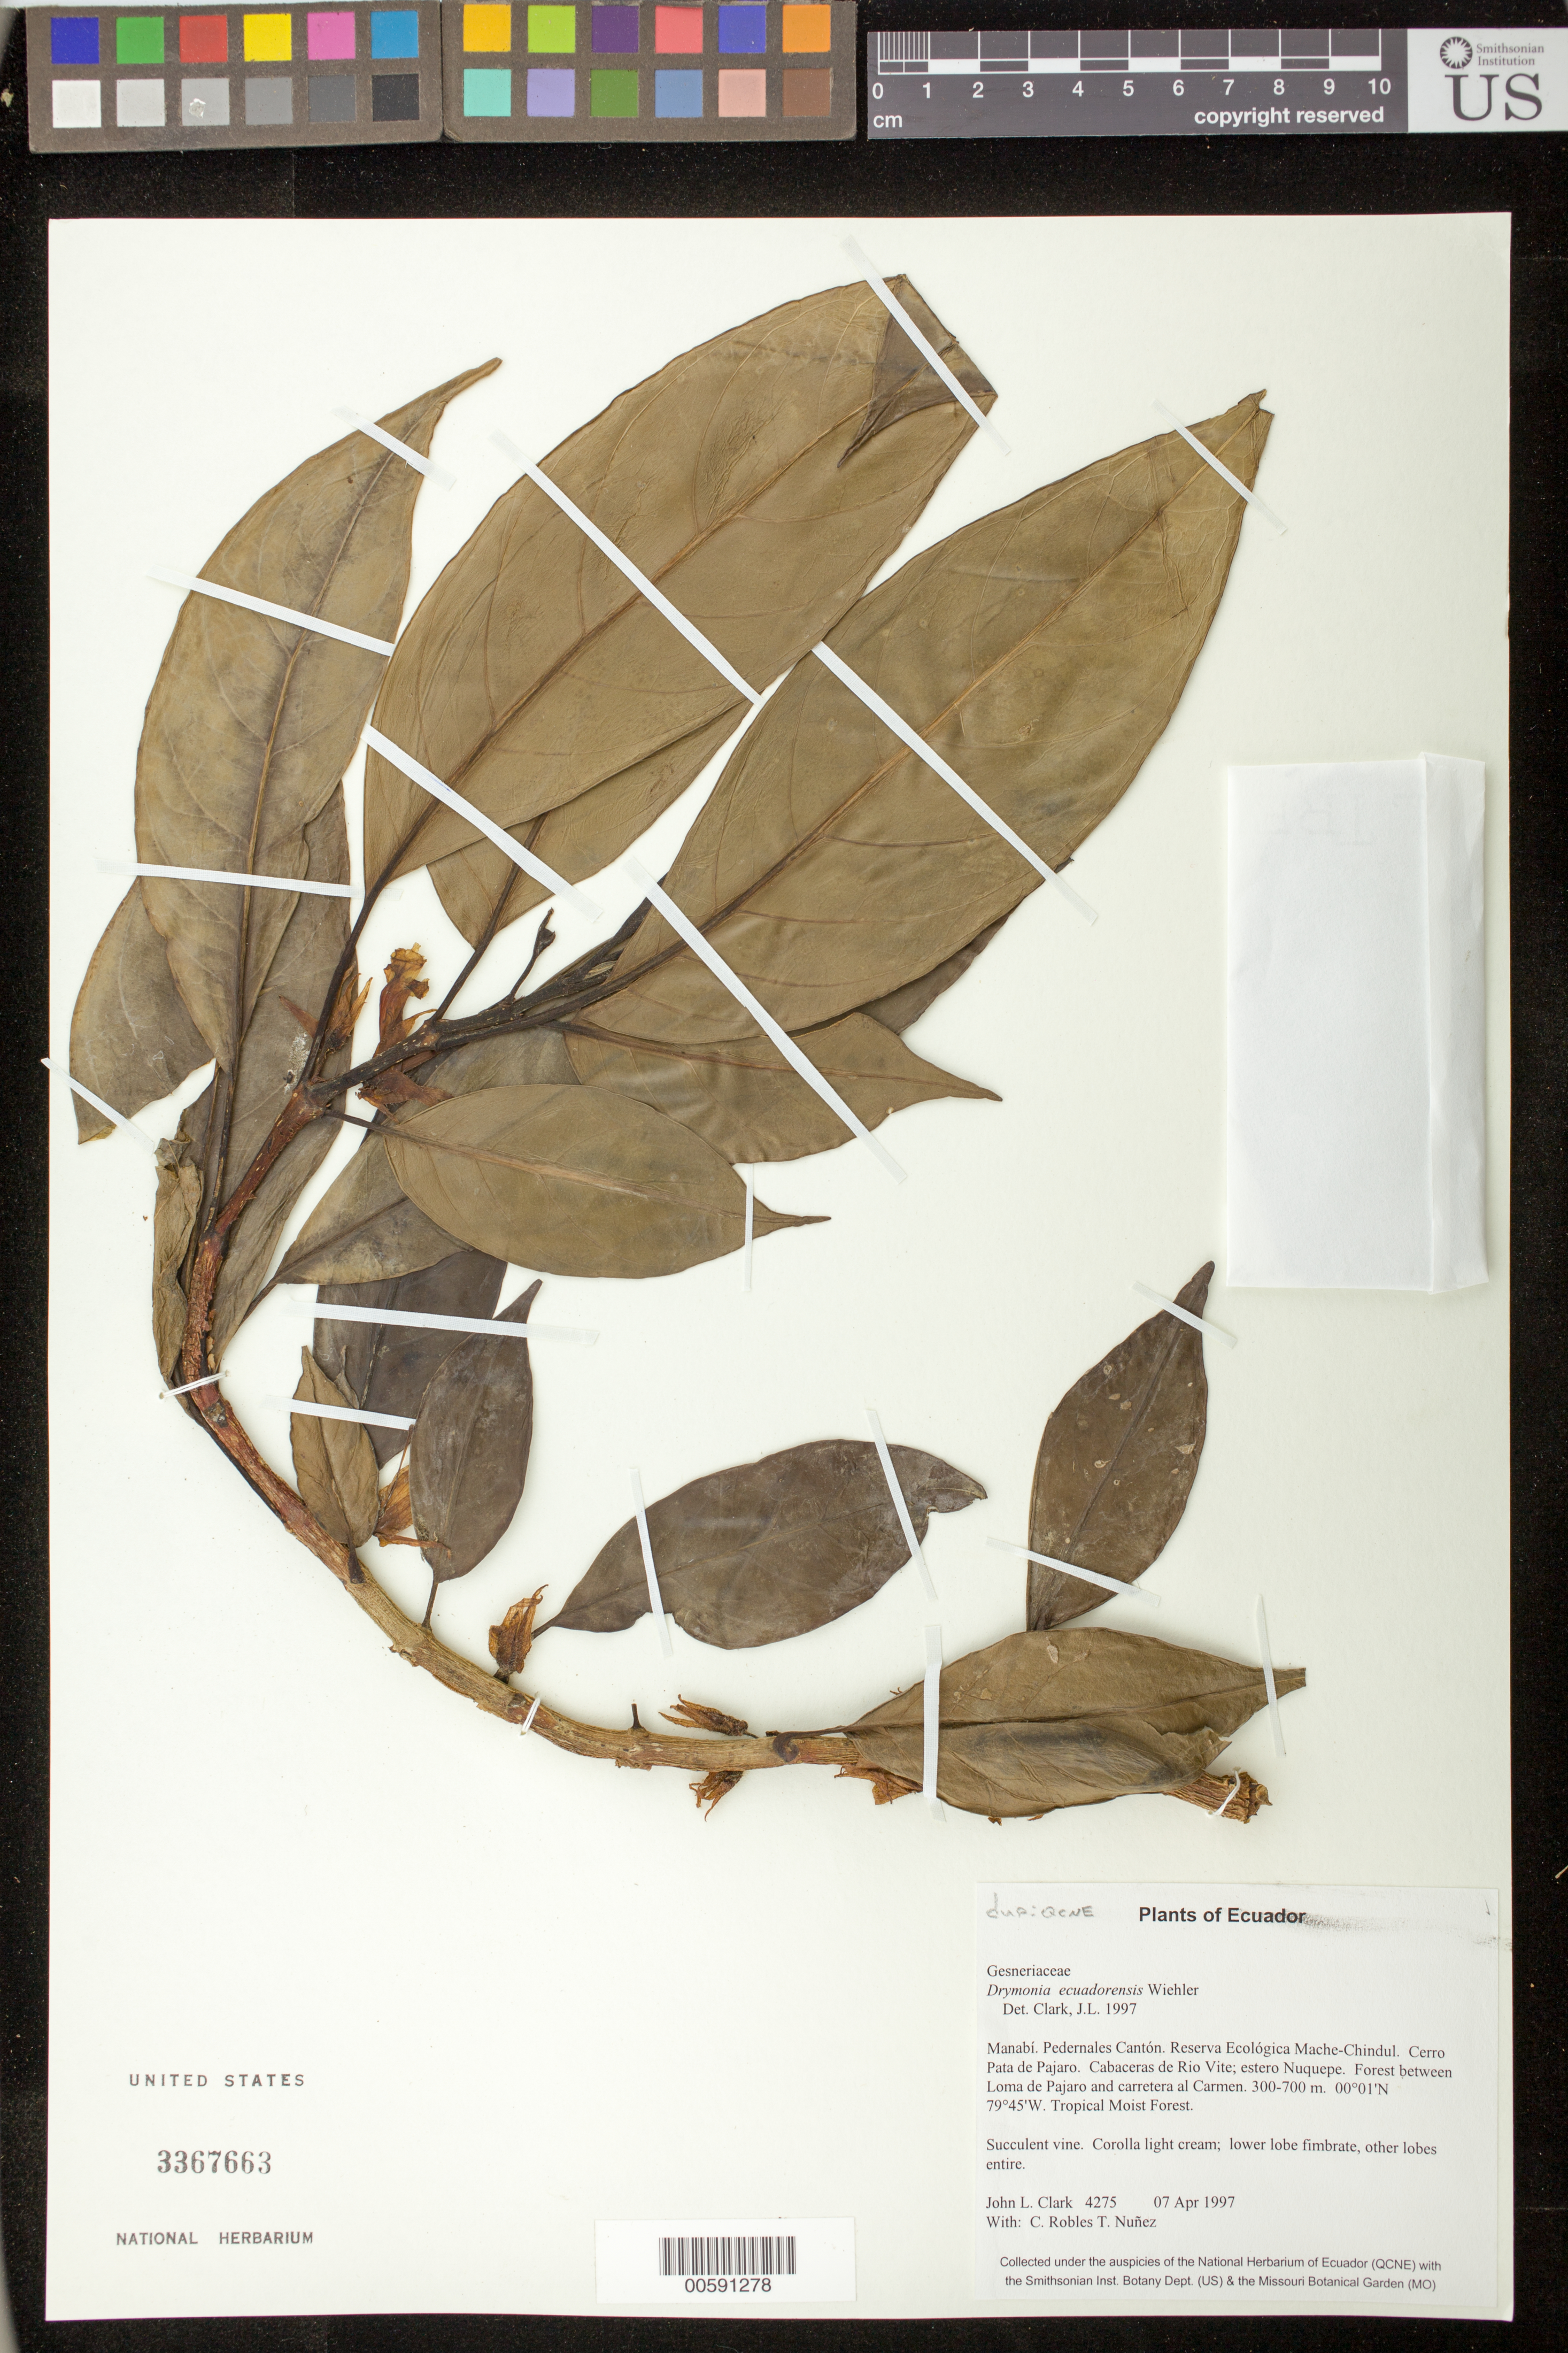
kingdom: Plantae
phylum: Tracheophyta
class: Magnoliopsida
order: Lamiales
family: Gesneriaceae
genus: Drymonia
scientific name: Drymonia ecuadorensis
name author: Wiehler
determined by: Clark, J. L., (SEL), The Marie Selby Botanical Garden (UNITED STATES)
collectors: J. L. Clark, T. Núñez & C. Robles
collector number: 4275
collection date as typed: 07 Apr 1997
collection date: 1997-04-07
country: Ecuador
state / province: Manabí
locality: Pedernales Cantón. Reserva Ecológica Mache-Chindul. Cerro Pata de Pajaro. Cabaceras de Rio Vite; estero Nuquepe. Forest between Loma de Pajaro and carretera al Carmen.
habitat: Tropical Moist Forest.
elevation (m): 300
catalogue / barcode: US 3367663